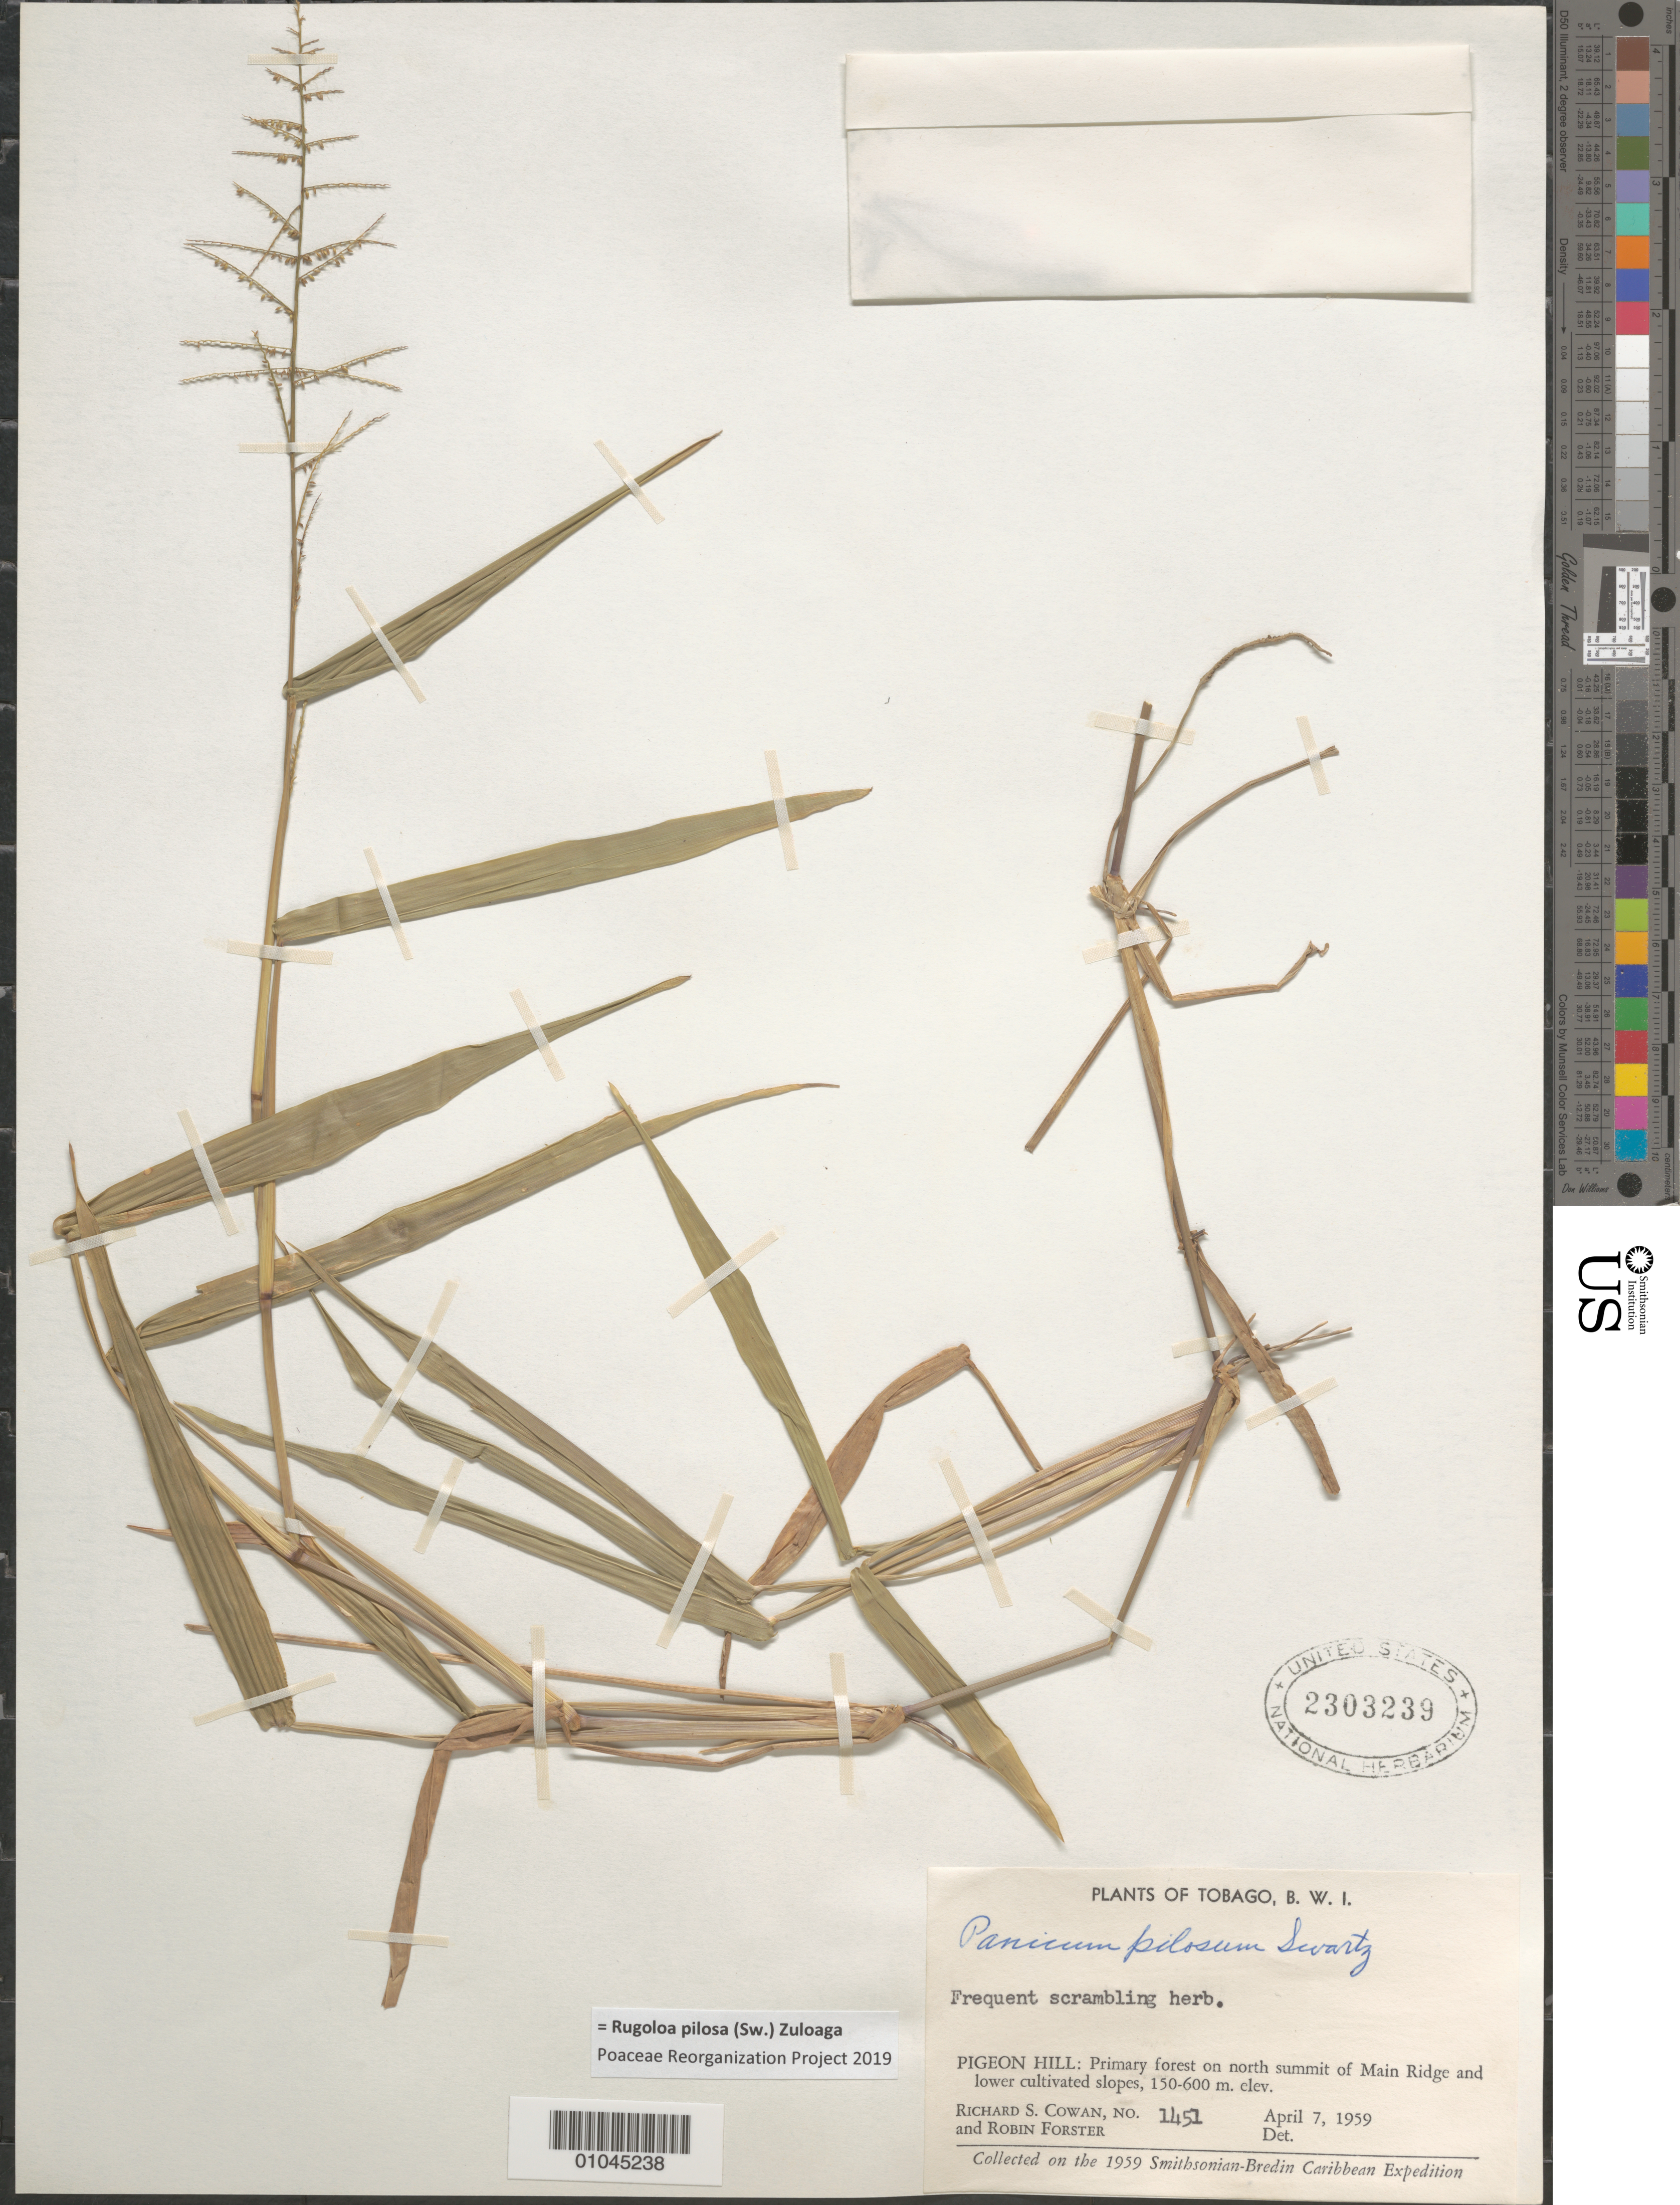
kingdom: Plantae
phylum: Tracheophyta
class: Liliopsida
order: Poales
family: Poaceae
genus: Panicum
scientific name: Panicum pilosum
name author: Sw.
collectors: R. S. Cowan & R. Forster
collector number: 1451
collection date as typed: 07 Apr 1959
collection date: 1959-04-07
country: Trinidad and Tobago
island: Tobago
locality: Pigeon Hill, N summit of Main Ridge and lower cultivated slopes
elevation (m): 150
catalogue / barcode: US 2303239